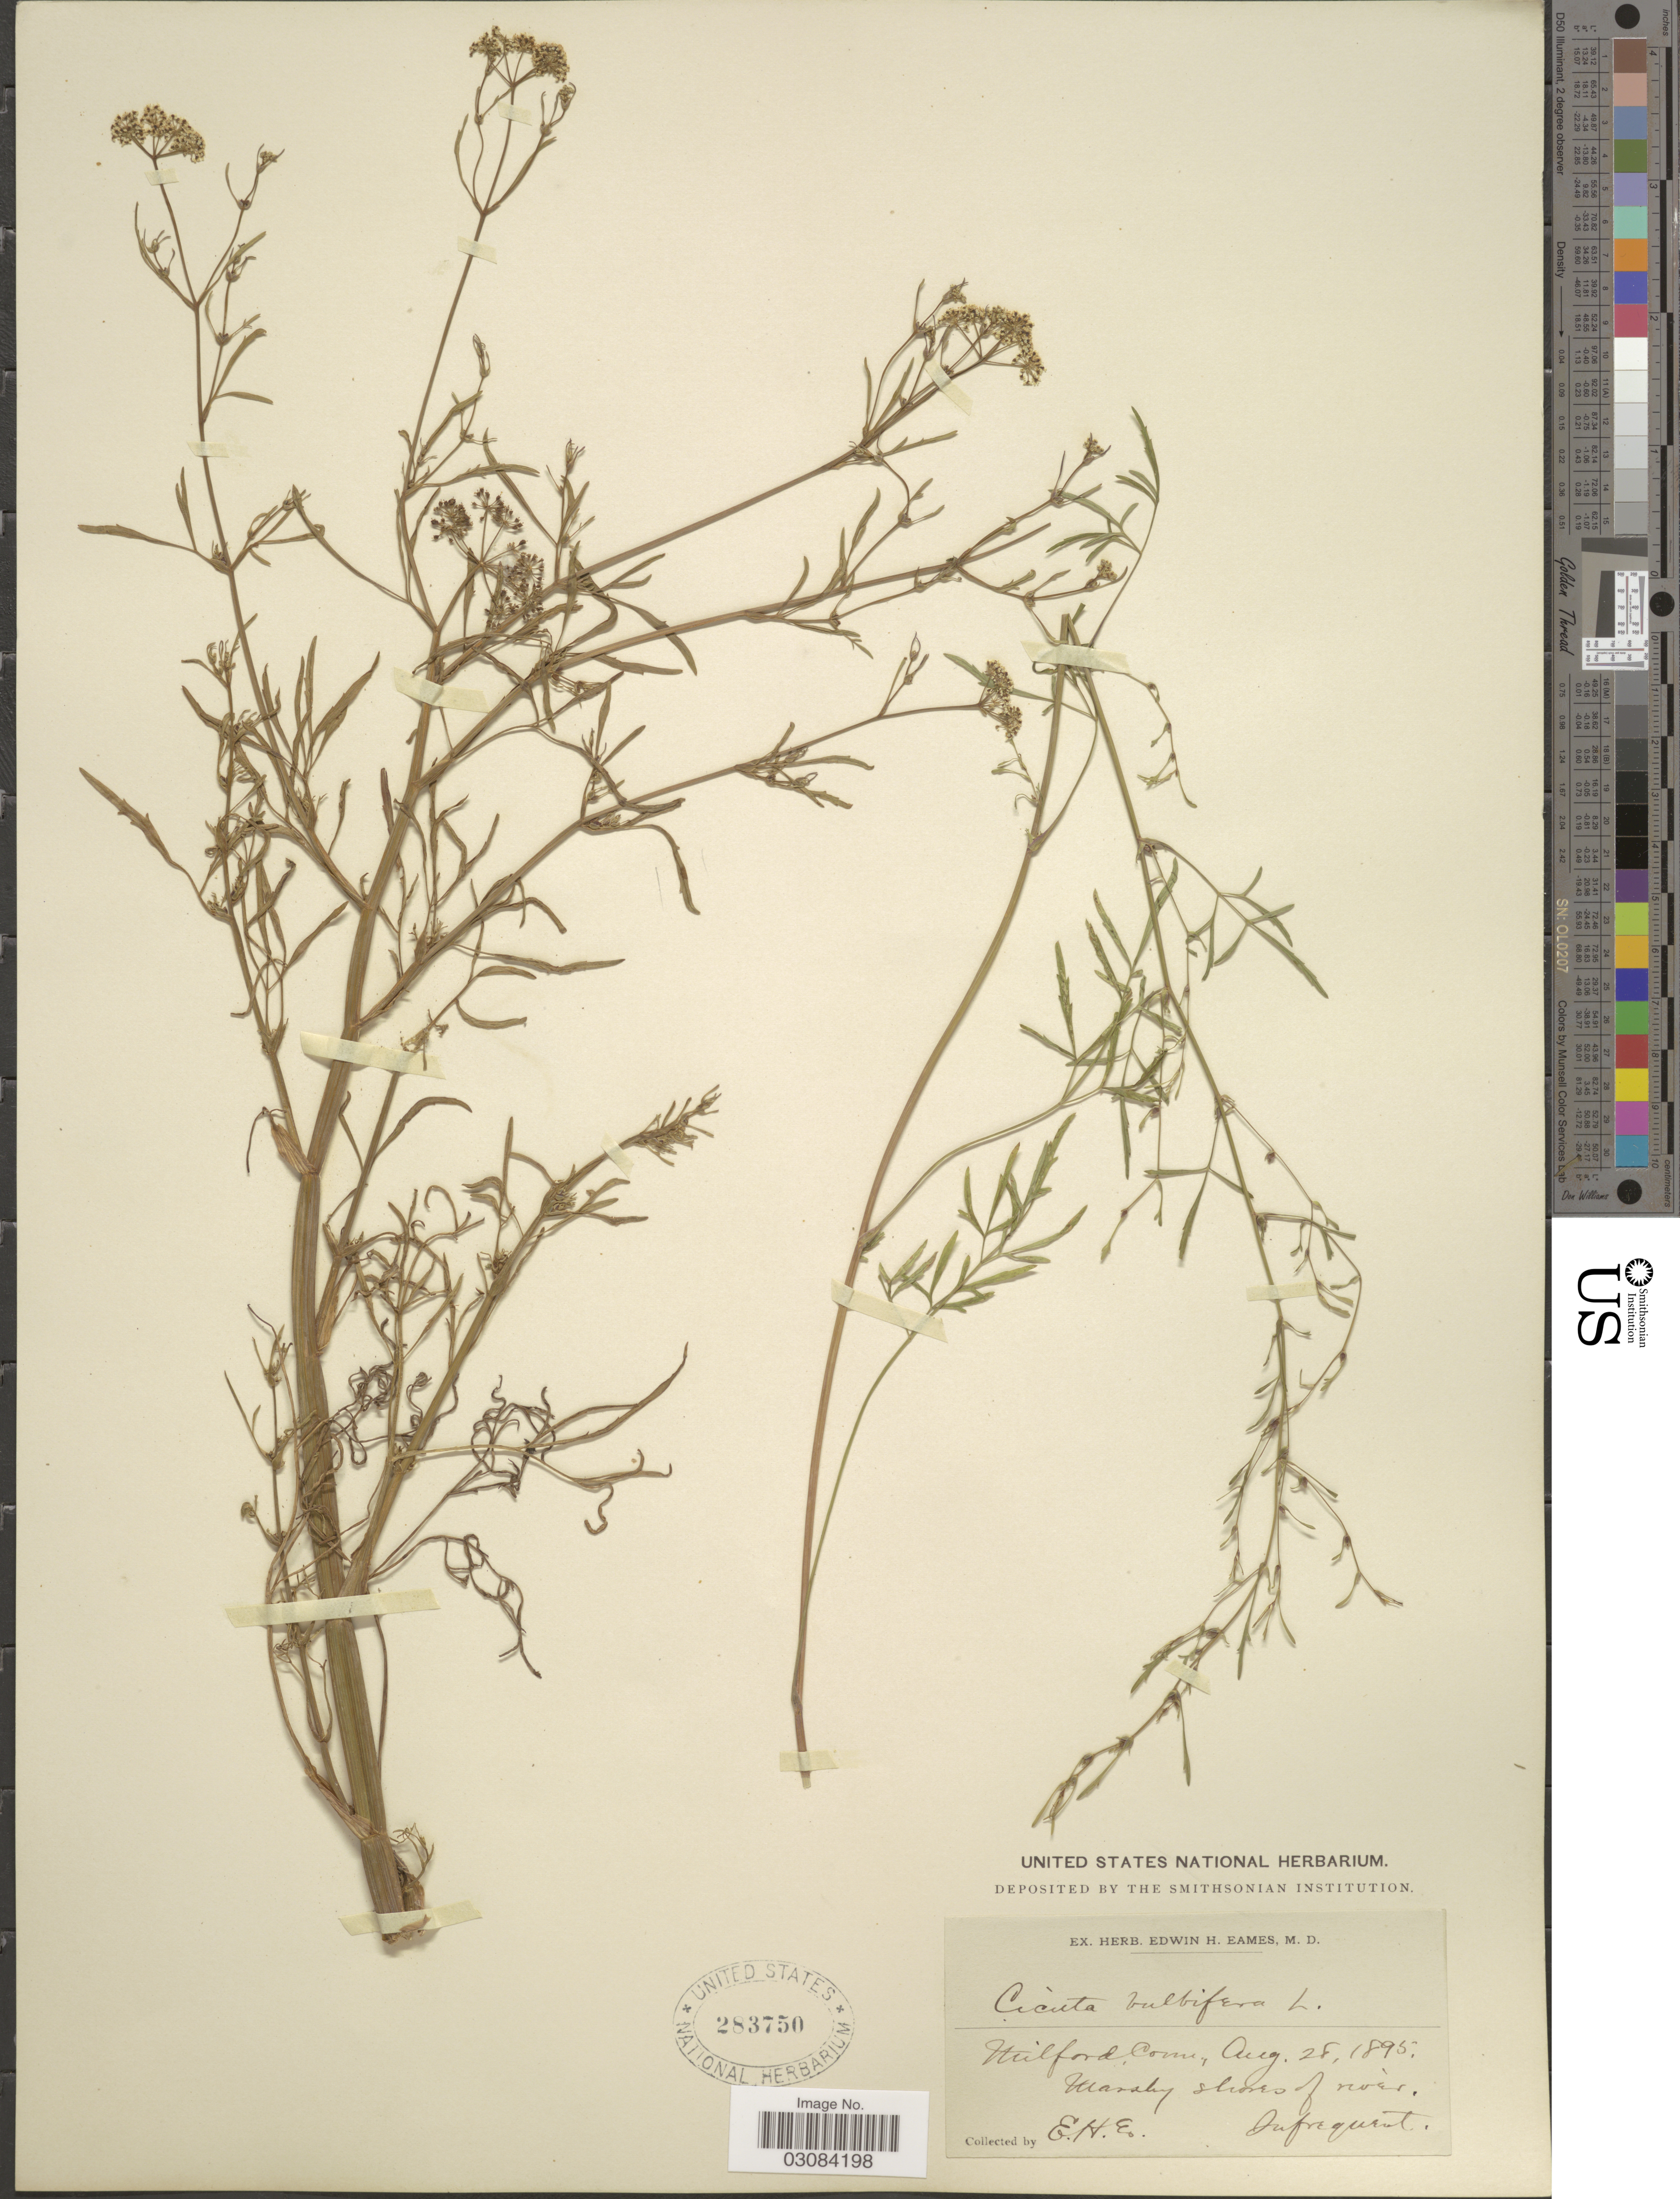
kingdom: Plantae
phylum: Tracheophyta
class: Magnoliopsida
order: Apiales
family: Apiaceae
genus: Cicuta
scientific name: Cicuta bulbifera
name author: L.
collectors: E. H. Eames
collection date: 1895-08-28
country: United States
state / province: Connecticut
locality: Milford.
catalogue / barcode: US 283750